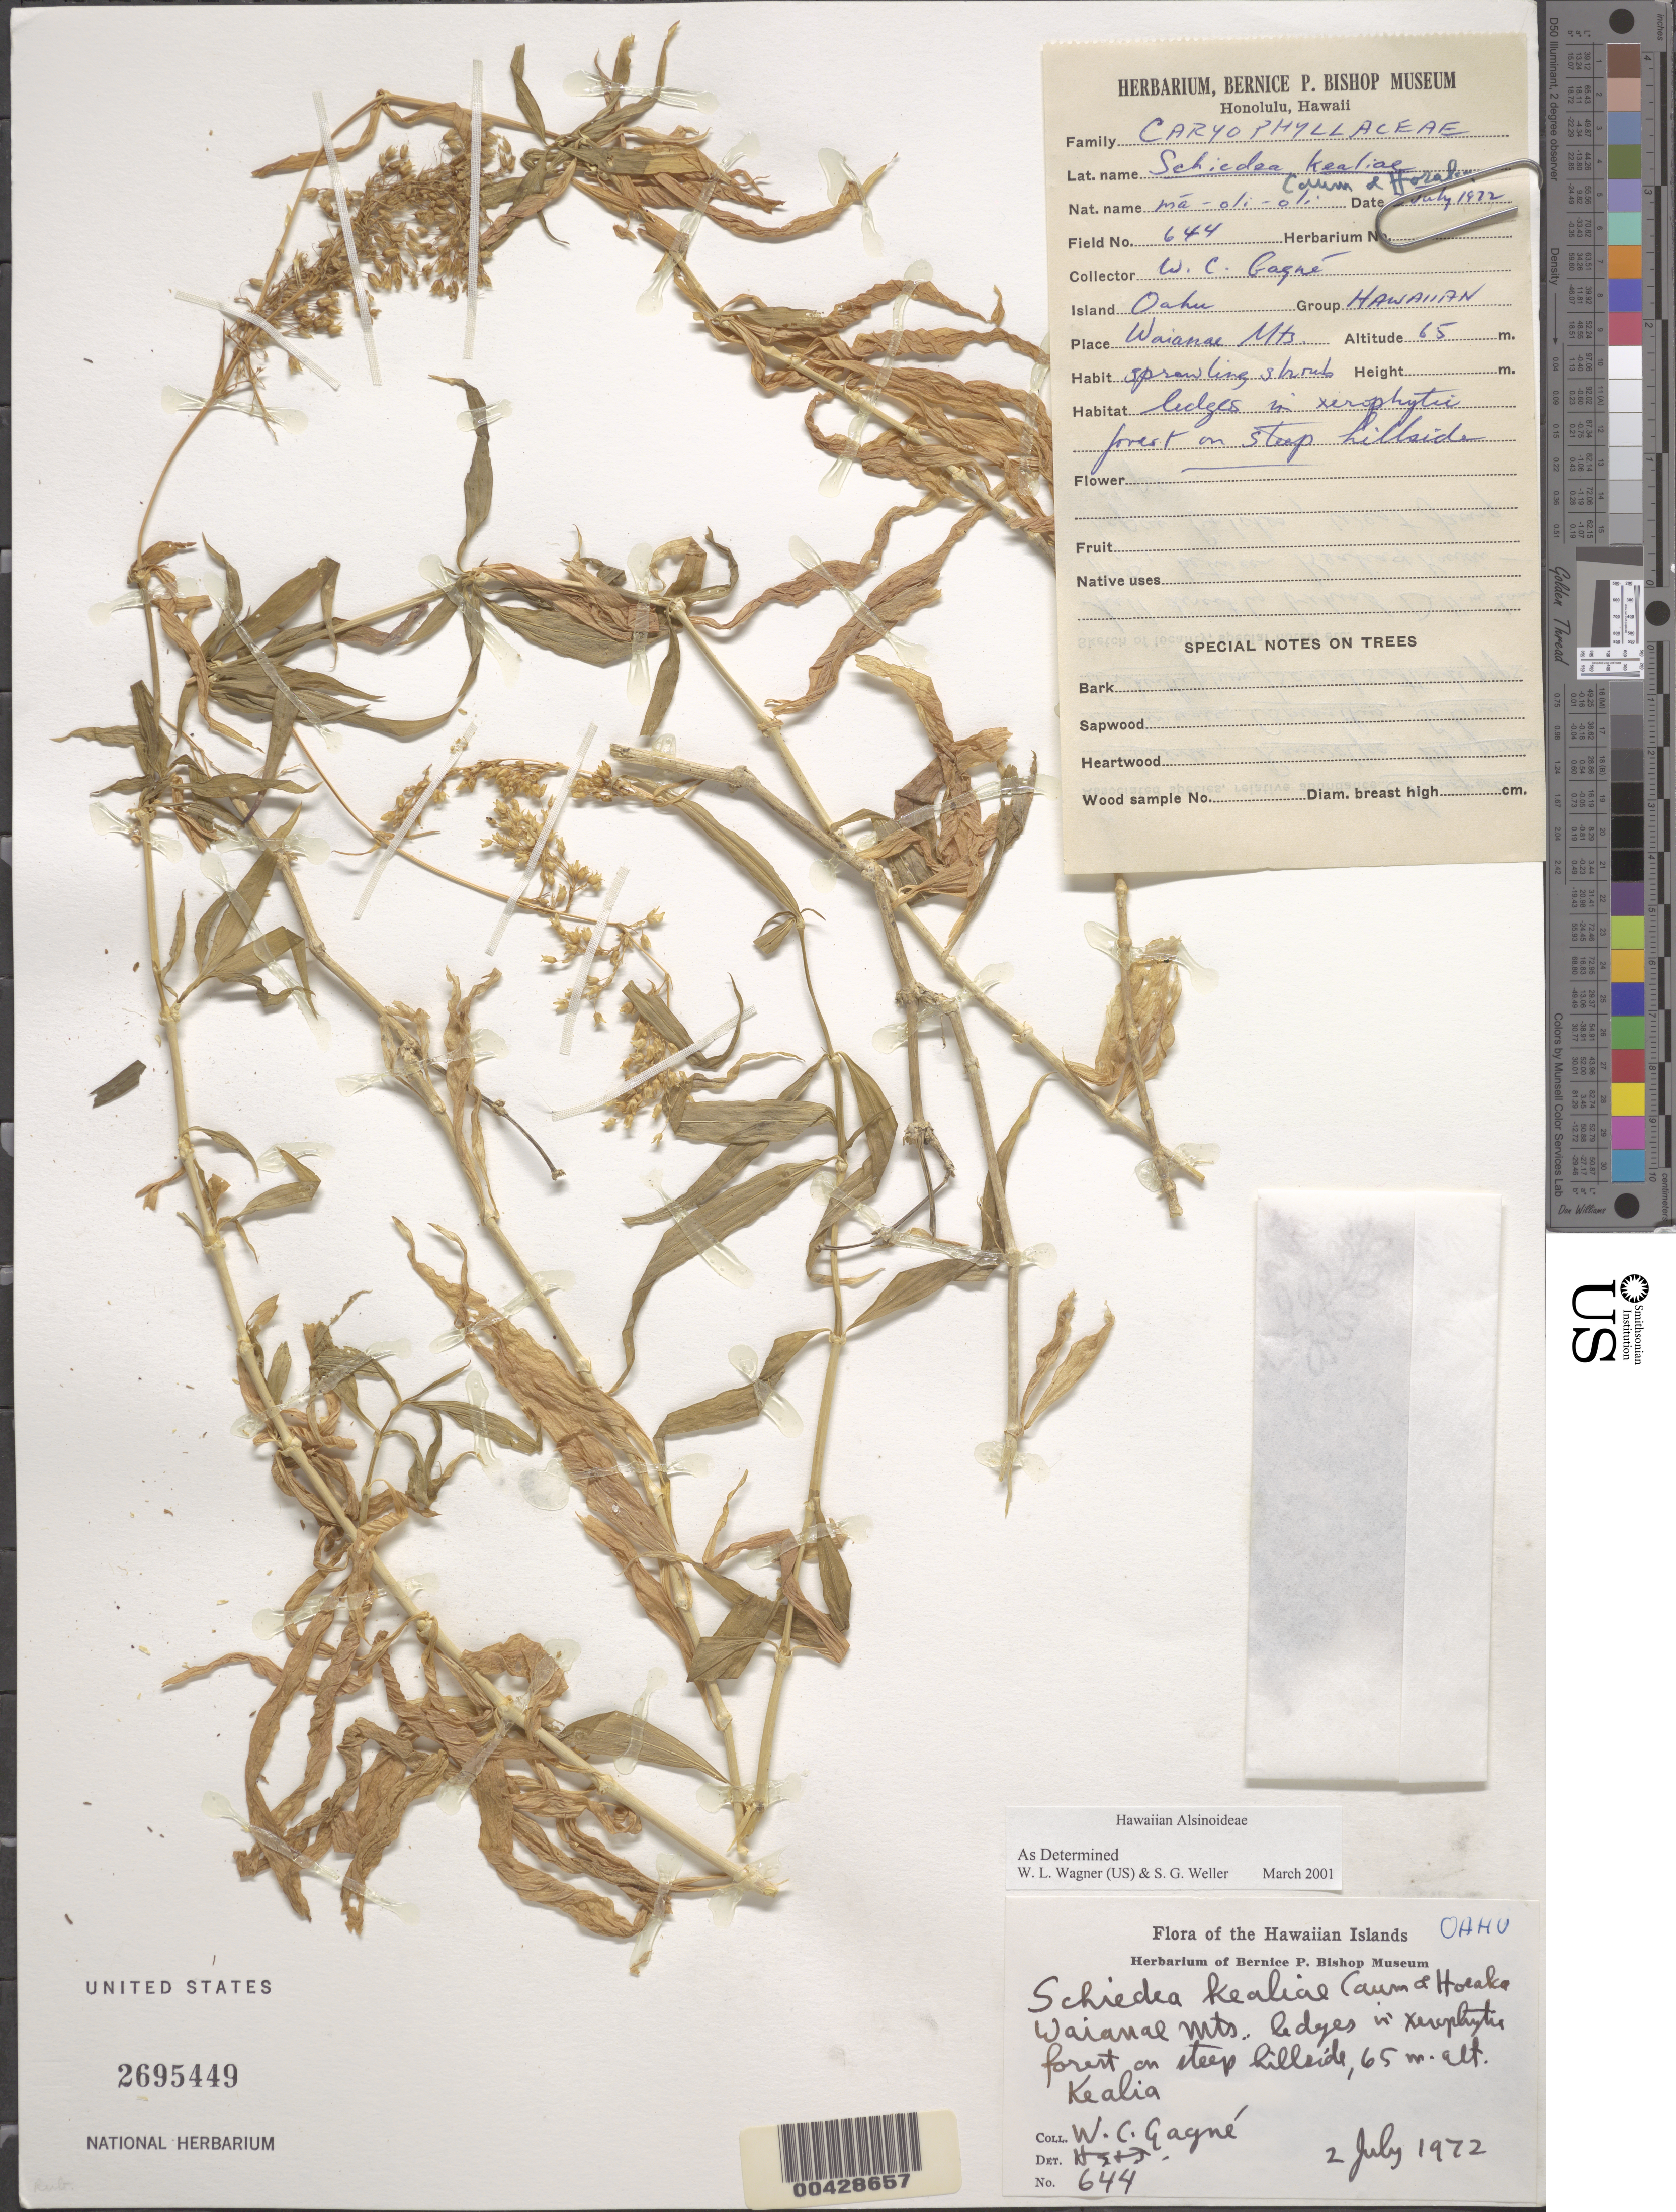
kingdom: Plantae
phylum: Tracheophyta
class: Magnoliopsida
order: Caryophyllales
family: Caryophyllaceae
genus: Schiedea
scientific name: Schiedea kealiae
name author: Caum & Hosaka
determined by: St. John, H.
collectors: W. Gagne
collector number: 644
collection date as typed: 2 Jul 1972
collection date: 1972-07-02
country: United States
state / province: Hawaii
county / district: Honolulu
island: Oahu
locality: Waianae Mountains, Kealia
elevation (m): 65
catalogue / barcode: US 2695449